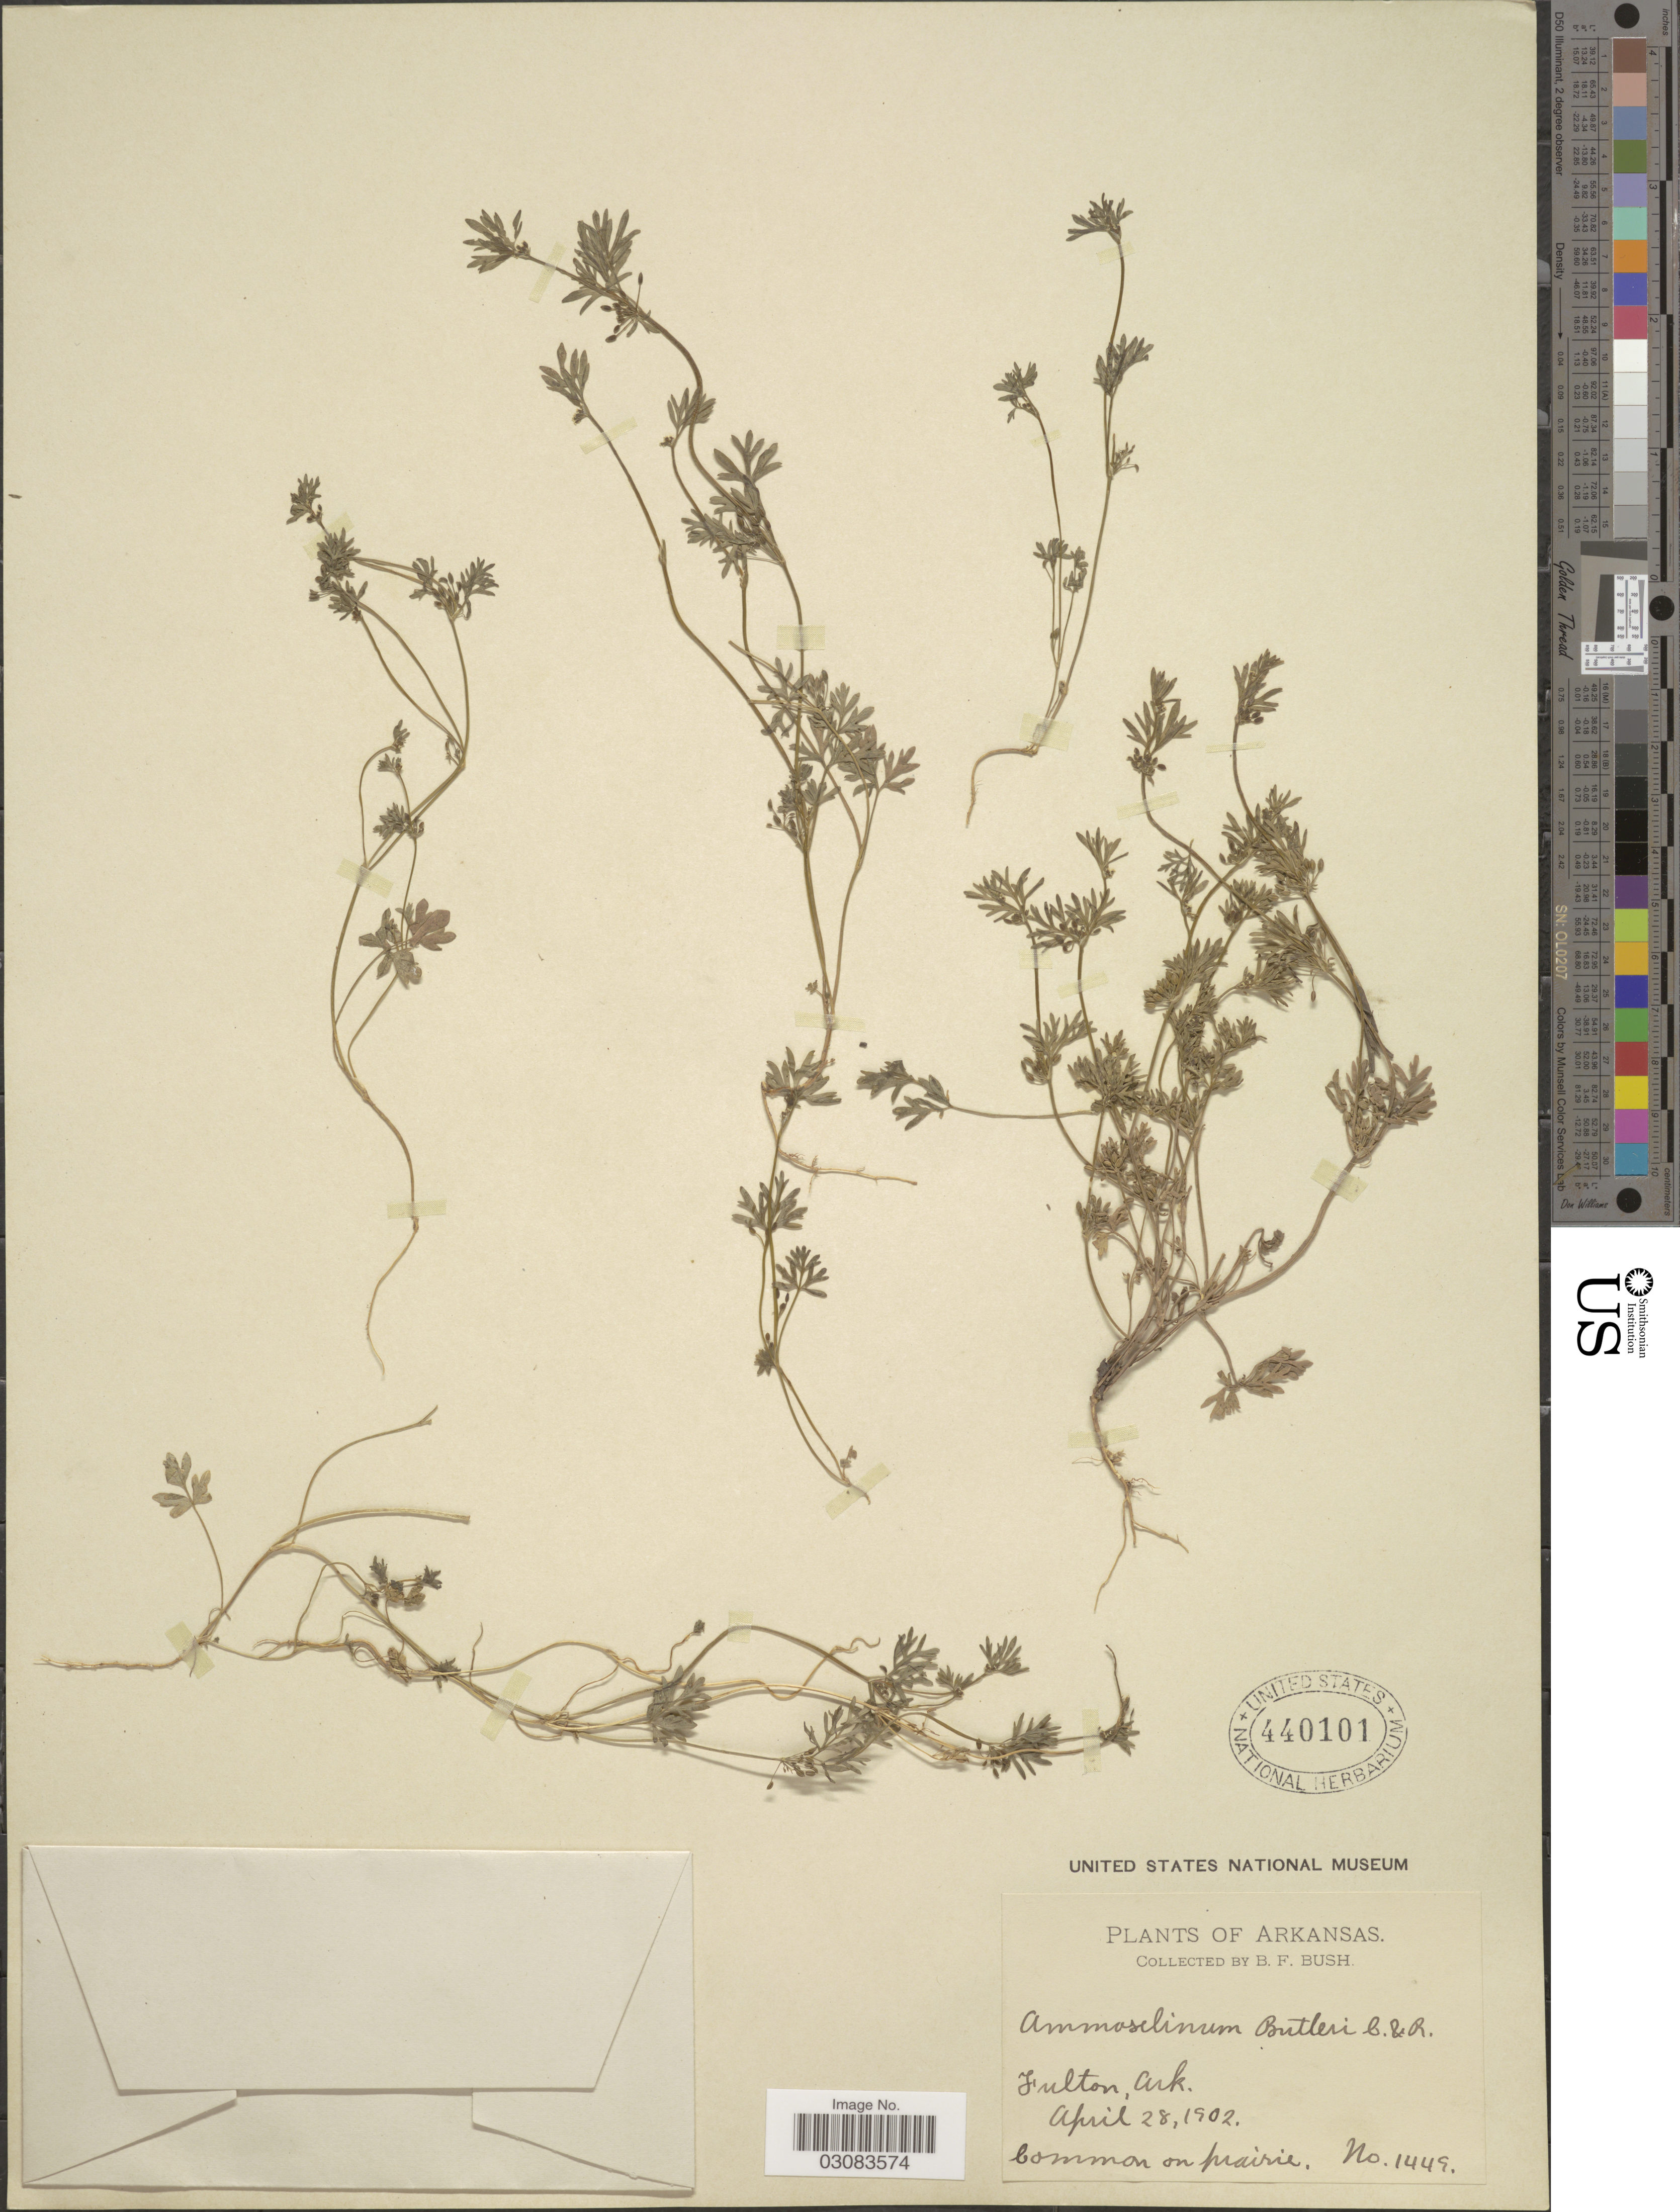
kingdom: Plantae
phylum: Tracheophyta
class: Magnoliopsida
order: Apiales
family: Apiaceae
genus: Ammoselinum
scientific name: Ammoselinum butleri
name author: (Engl.) J.M. Coult. & Rose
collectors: B. F. Bush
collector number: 1449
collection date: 1902-04-28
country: United States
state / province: Arkansas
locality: Fulton.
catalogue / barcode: US 440101